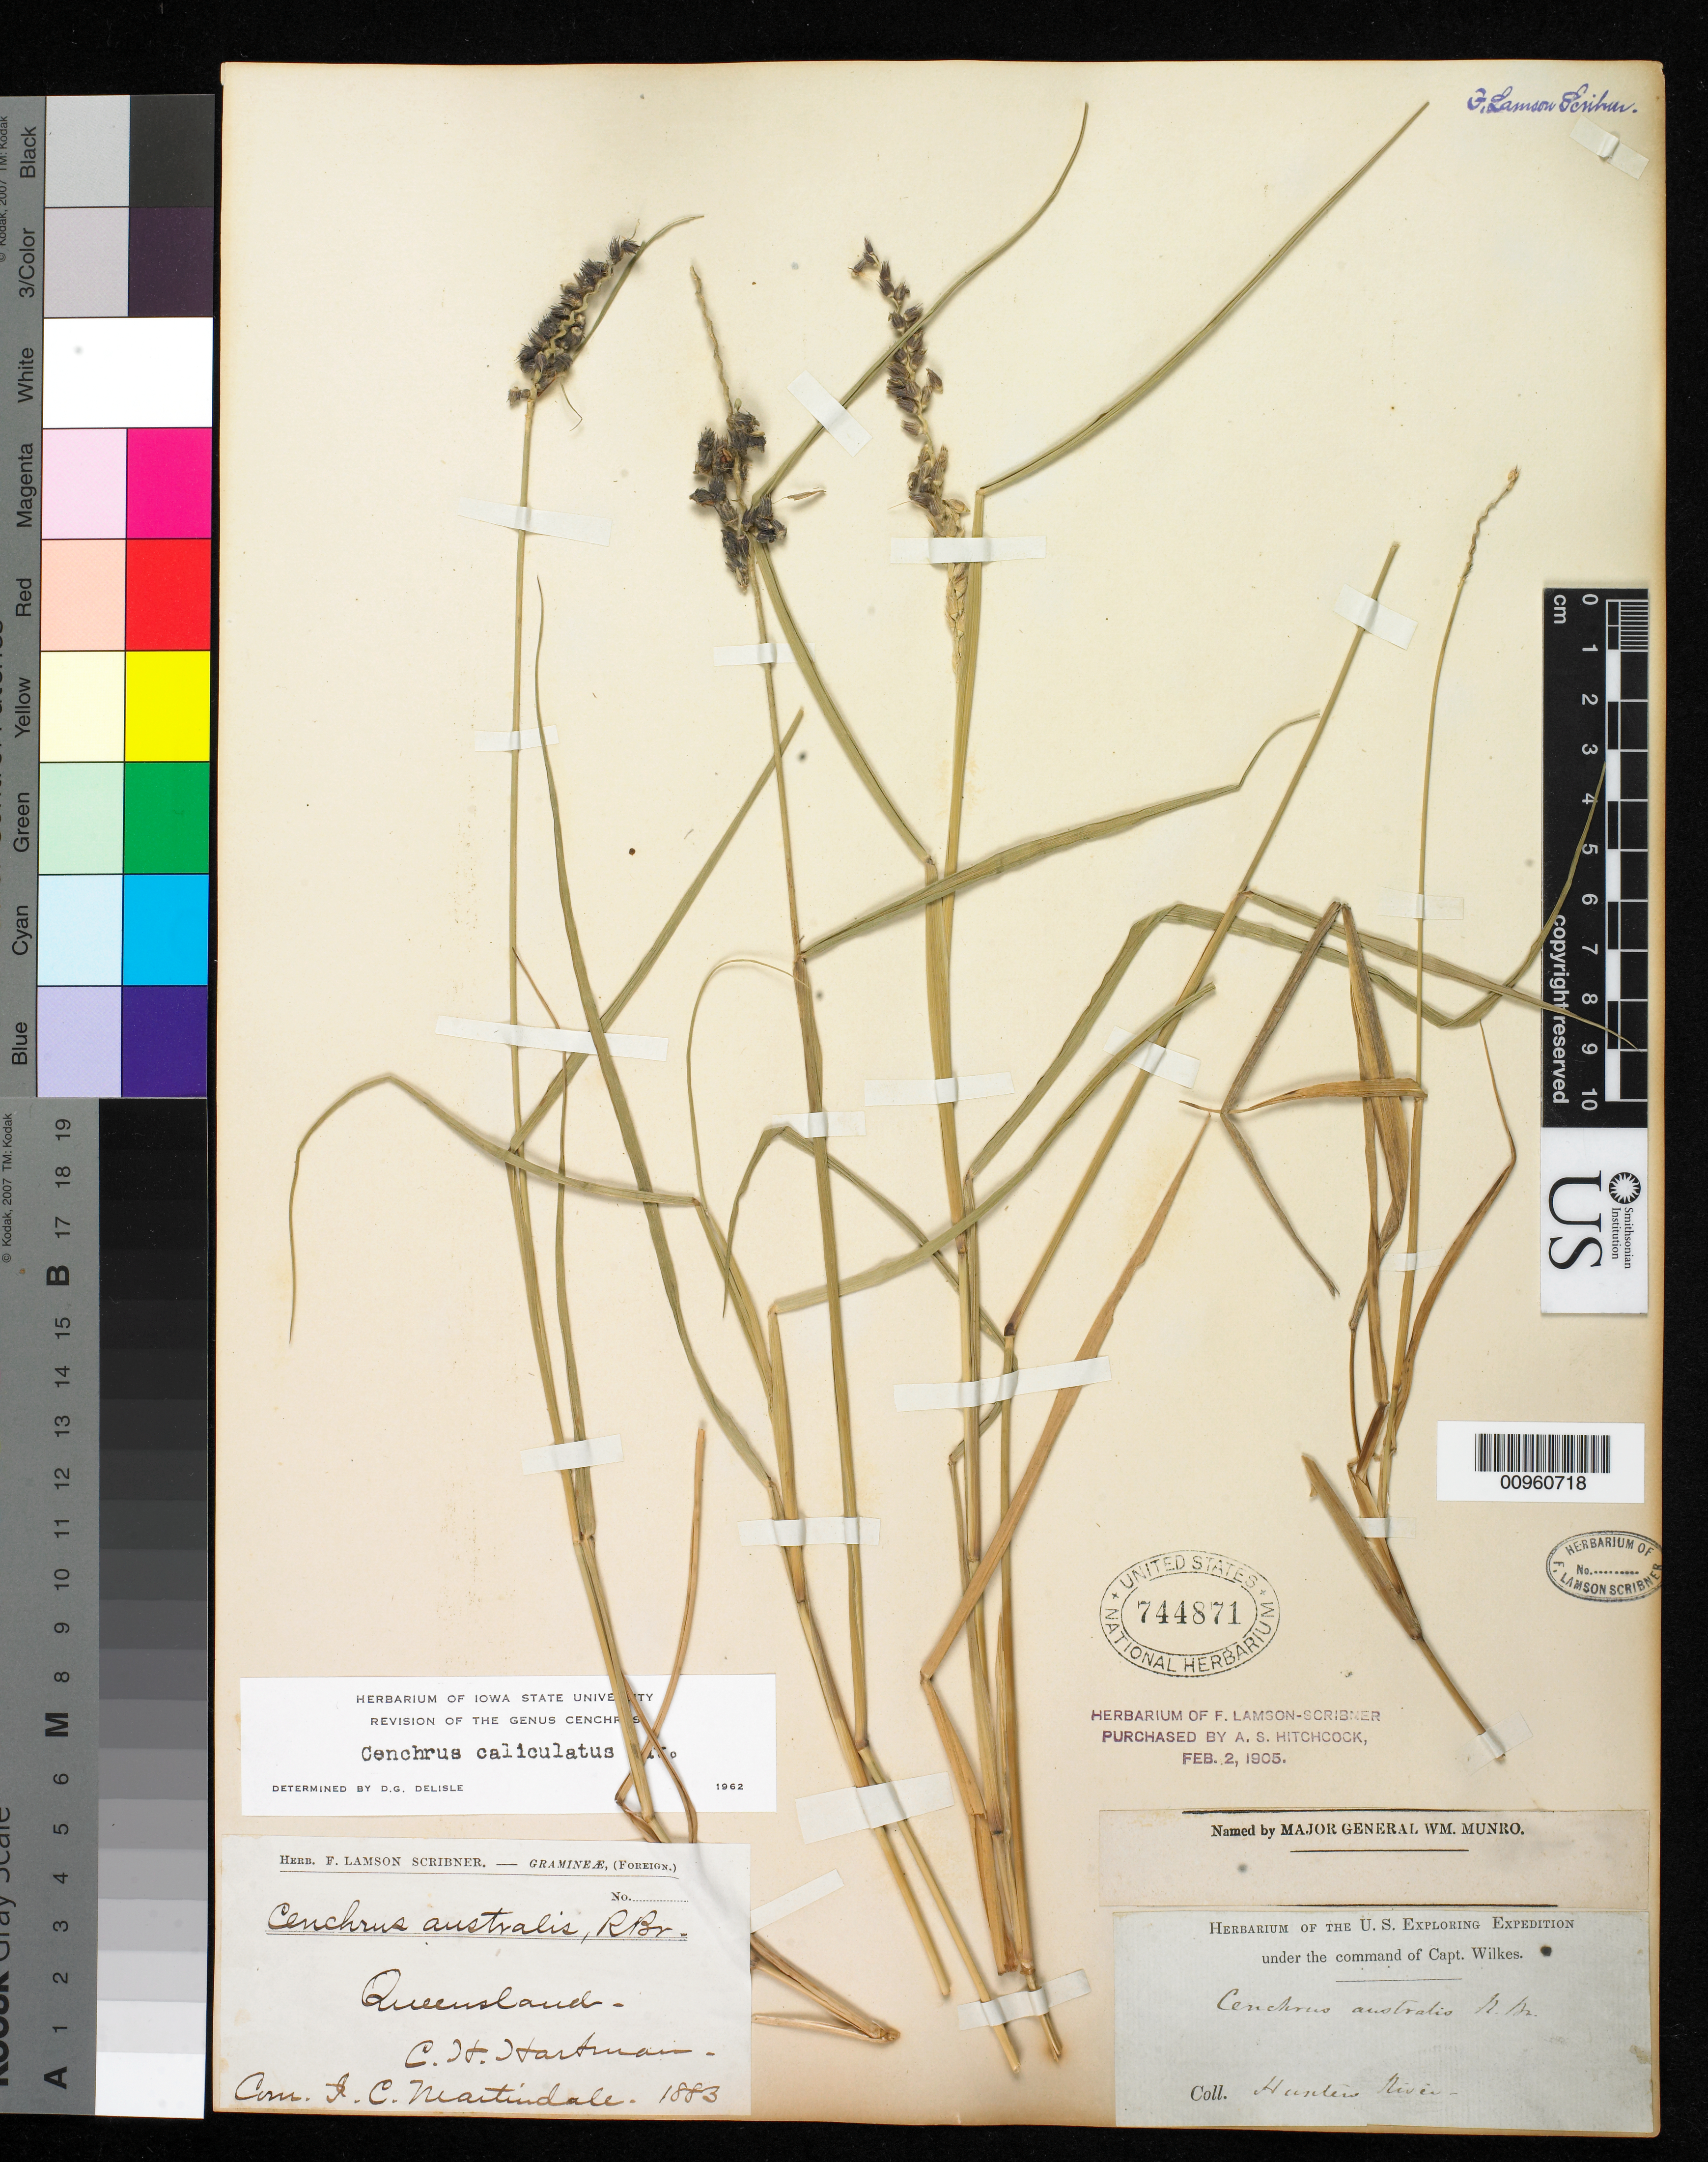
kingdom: Plantae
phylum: Tracheophyta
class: Liliopsida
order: Poales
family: Poaceae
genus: Cenchrus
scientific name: Cenchrus australis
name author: R. Br.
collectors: Wilkes Explor. Exped.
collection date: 1838/1842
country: Australia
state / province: New South Wales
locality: Hunter's River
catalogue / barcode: US 744871